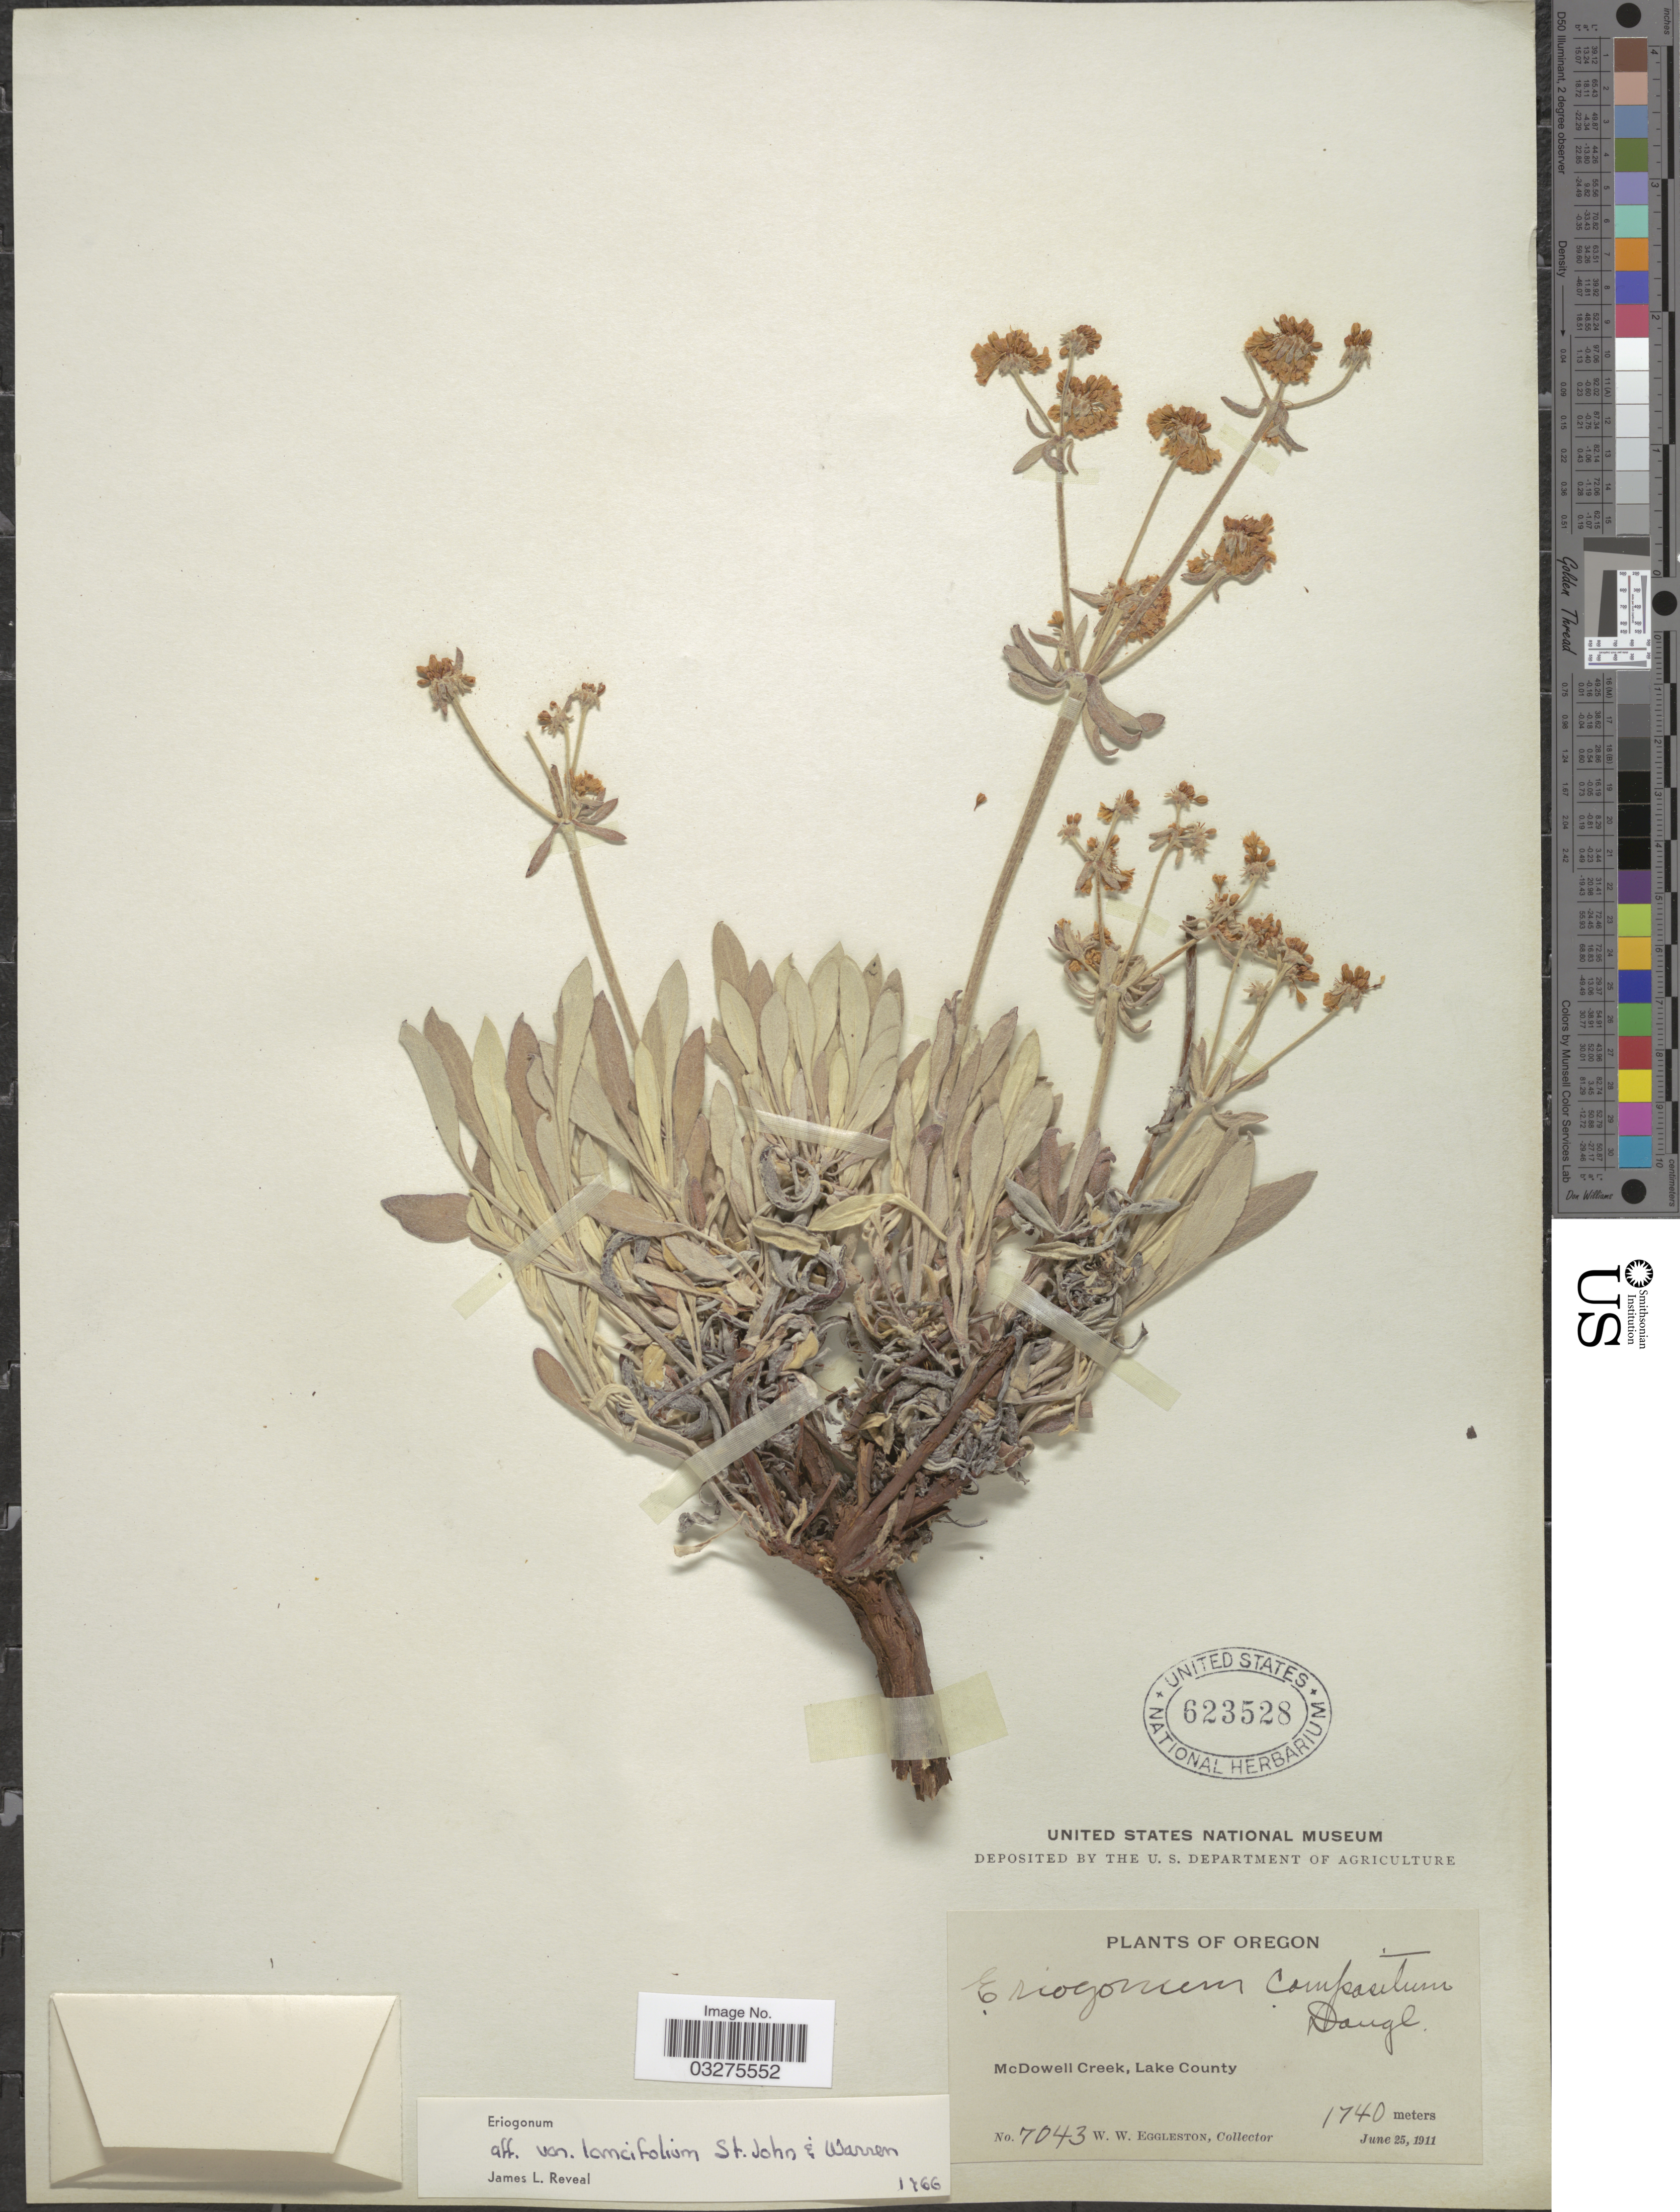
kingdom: Plantae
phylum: Tracheophyta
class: Magnoliopsida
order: Caryophyllales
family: Polygonaceae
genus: Eriogonum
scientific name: Eriogonum compositum var. lancifolium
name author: H. St. John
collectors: W. W. Eggleston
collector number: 7043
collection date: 1911-06-25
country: United States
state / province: Oregon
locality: McDowell Creek, Lake County.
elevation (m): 1740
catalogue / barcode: US 623528